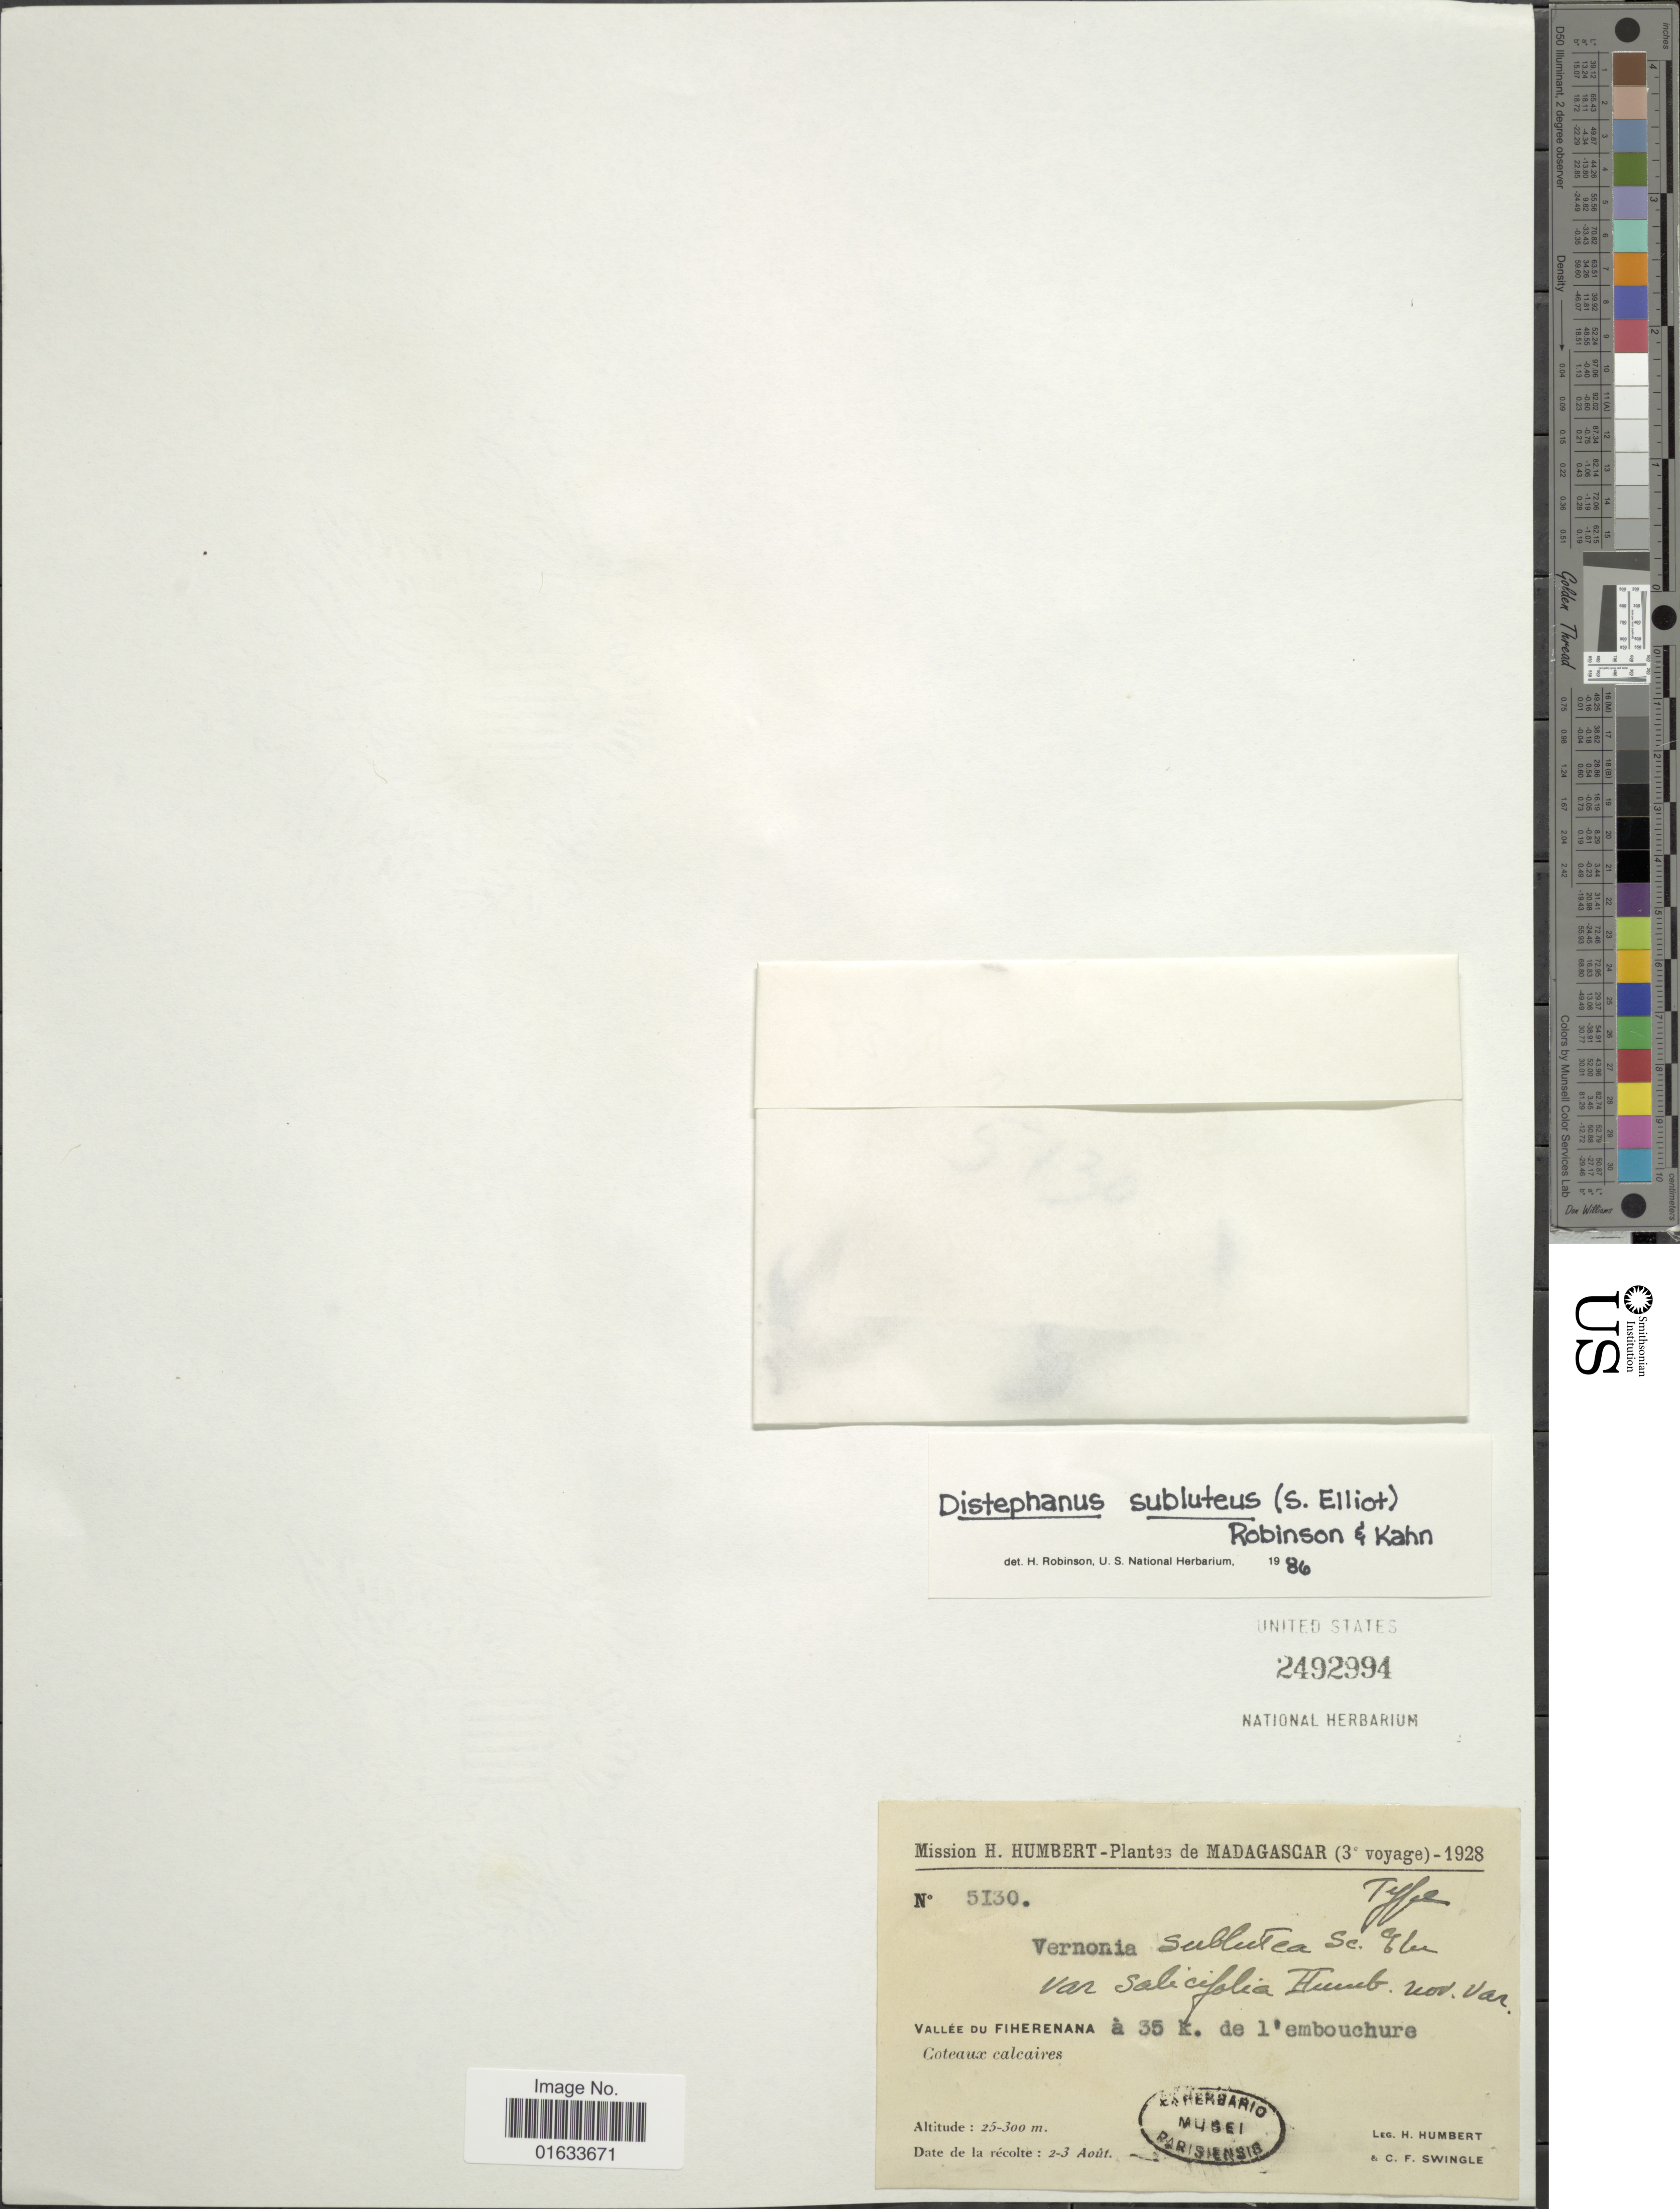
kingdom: Plantae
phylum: Tracheophyta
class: Magnoliopsida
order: Asterales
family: Asteraceae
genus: Distephanus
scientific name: Distephanus subluteus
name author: (Scott Elliot) H. Rob. & B. Kahn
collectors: H. Humbert & C. Swingle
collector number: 5130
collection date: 1928-08-02/1928-08-03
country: Madagascar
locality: Vallée du Fiherenana à 35 k. de l'embouchure.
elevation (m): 25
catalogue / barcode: US 2492994